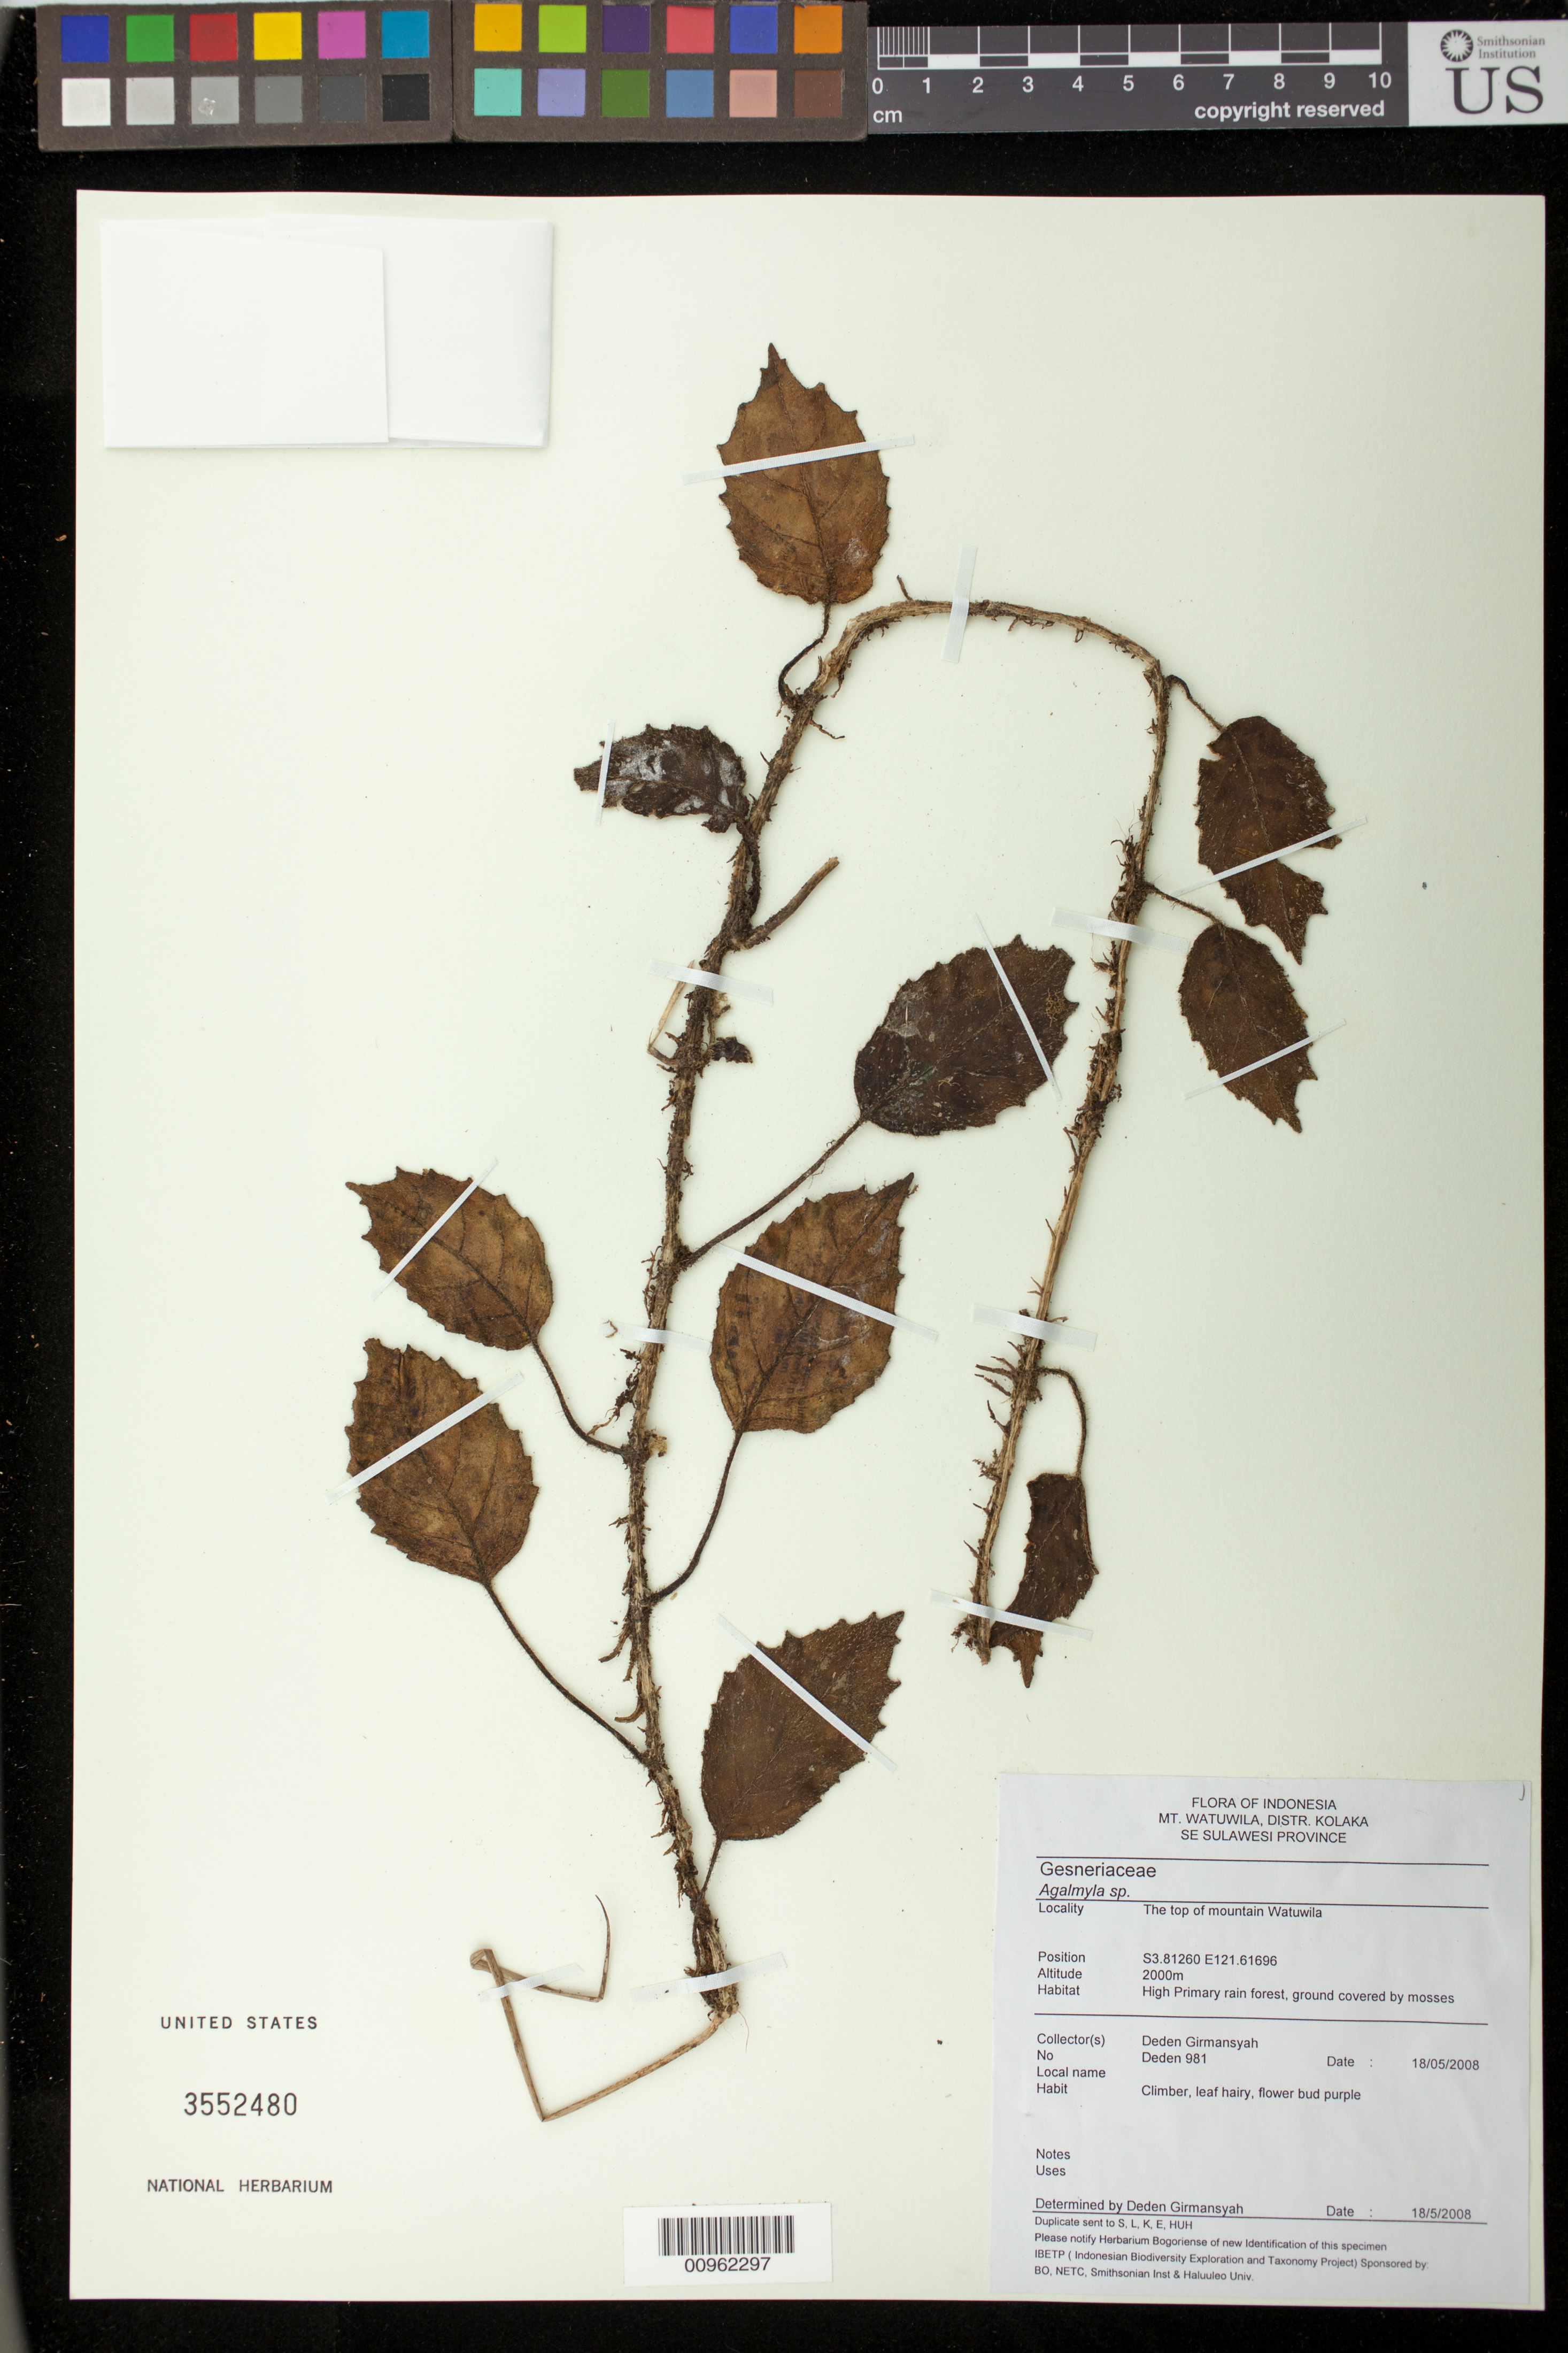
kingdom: Plantae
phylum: Tracheophyta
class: Magnoliopsida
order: Lamiales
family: Gesneriaceae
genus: Agalmyla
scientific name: Agalmyla sp.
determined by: Girmansyah, D.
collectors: G. Deden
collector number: Deden 981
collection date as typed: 18 May 2008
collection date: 2008-05-18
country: Indonesia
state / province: Sulawesi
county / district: Sulawesi Tenggara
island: Sulawesi [Celebes]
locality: Mt. Watuwila, Distr. Kolaka, SE Sulawesi province. The top of mountain Watuwila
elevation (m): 2000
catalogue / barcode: US 3552480